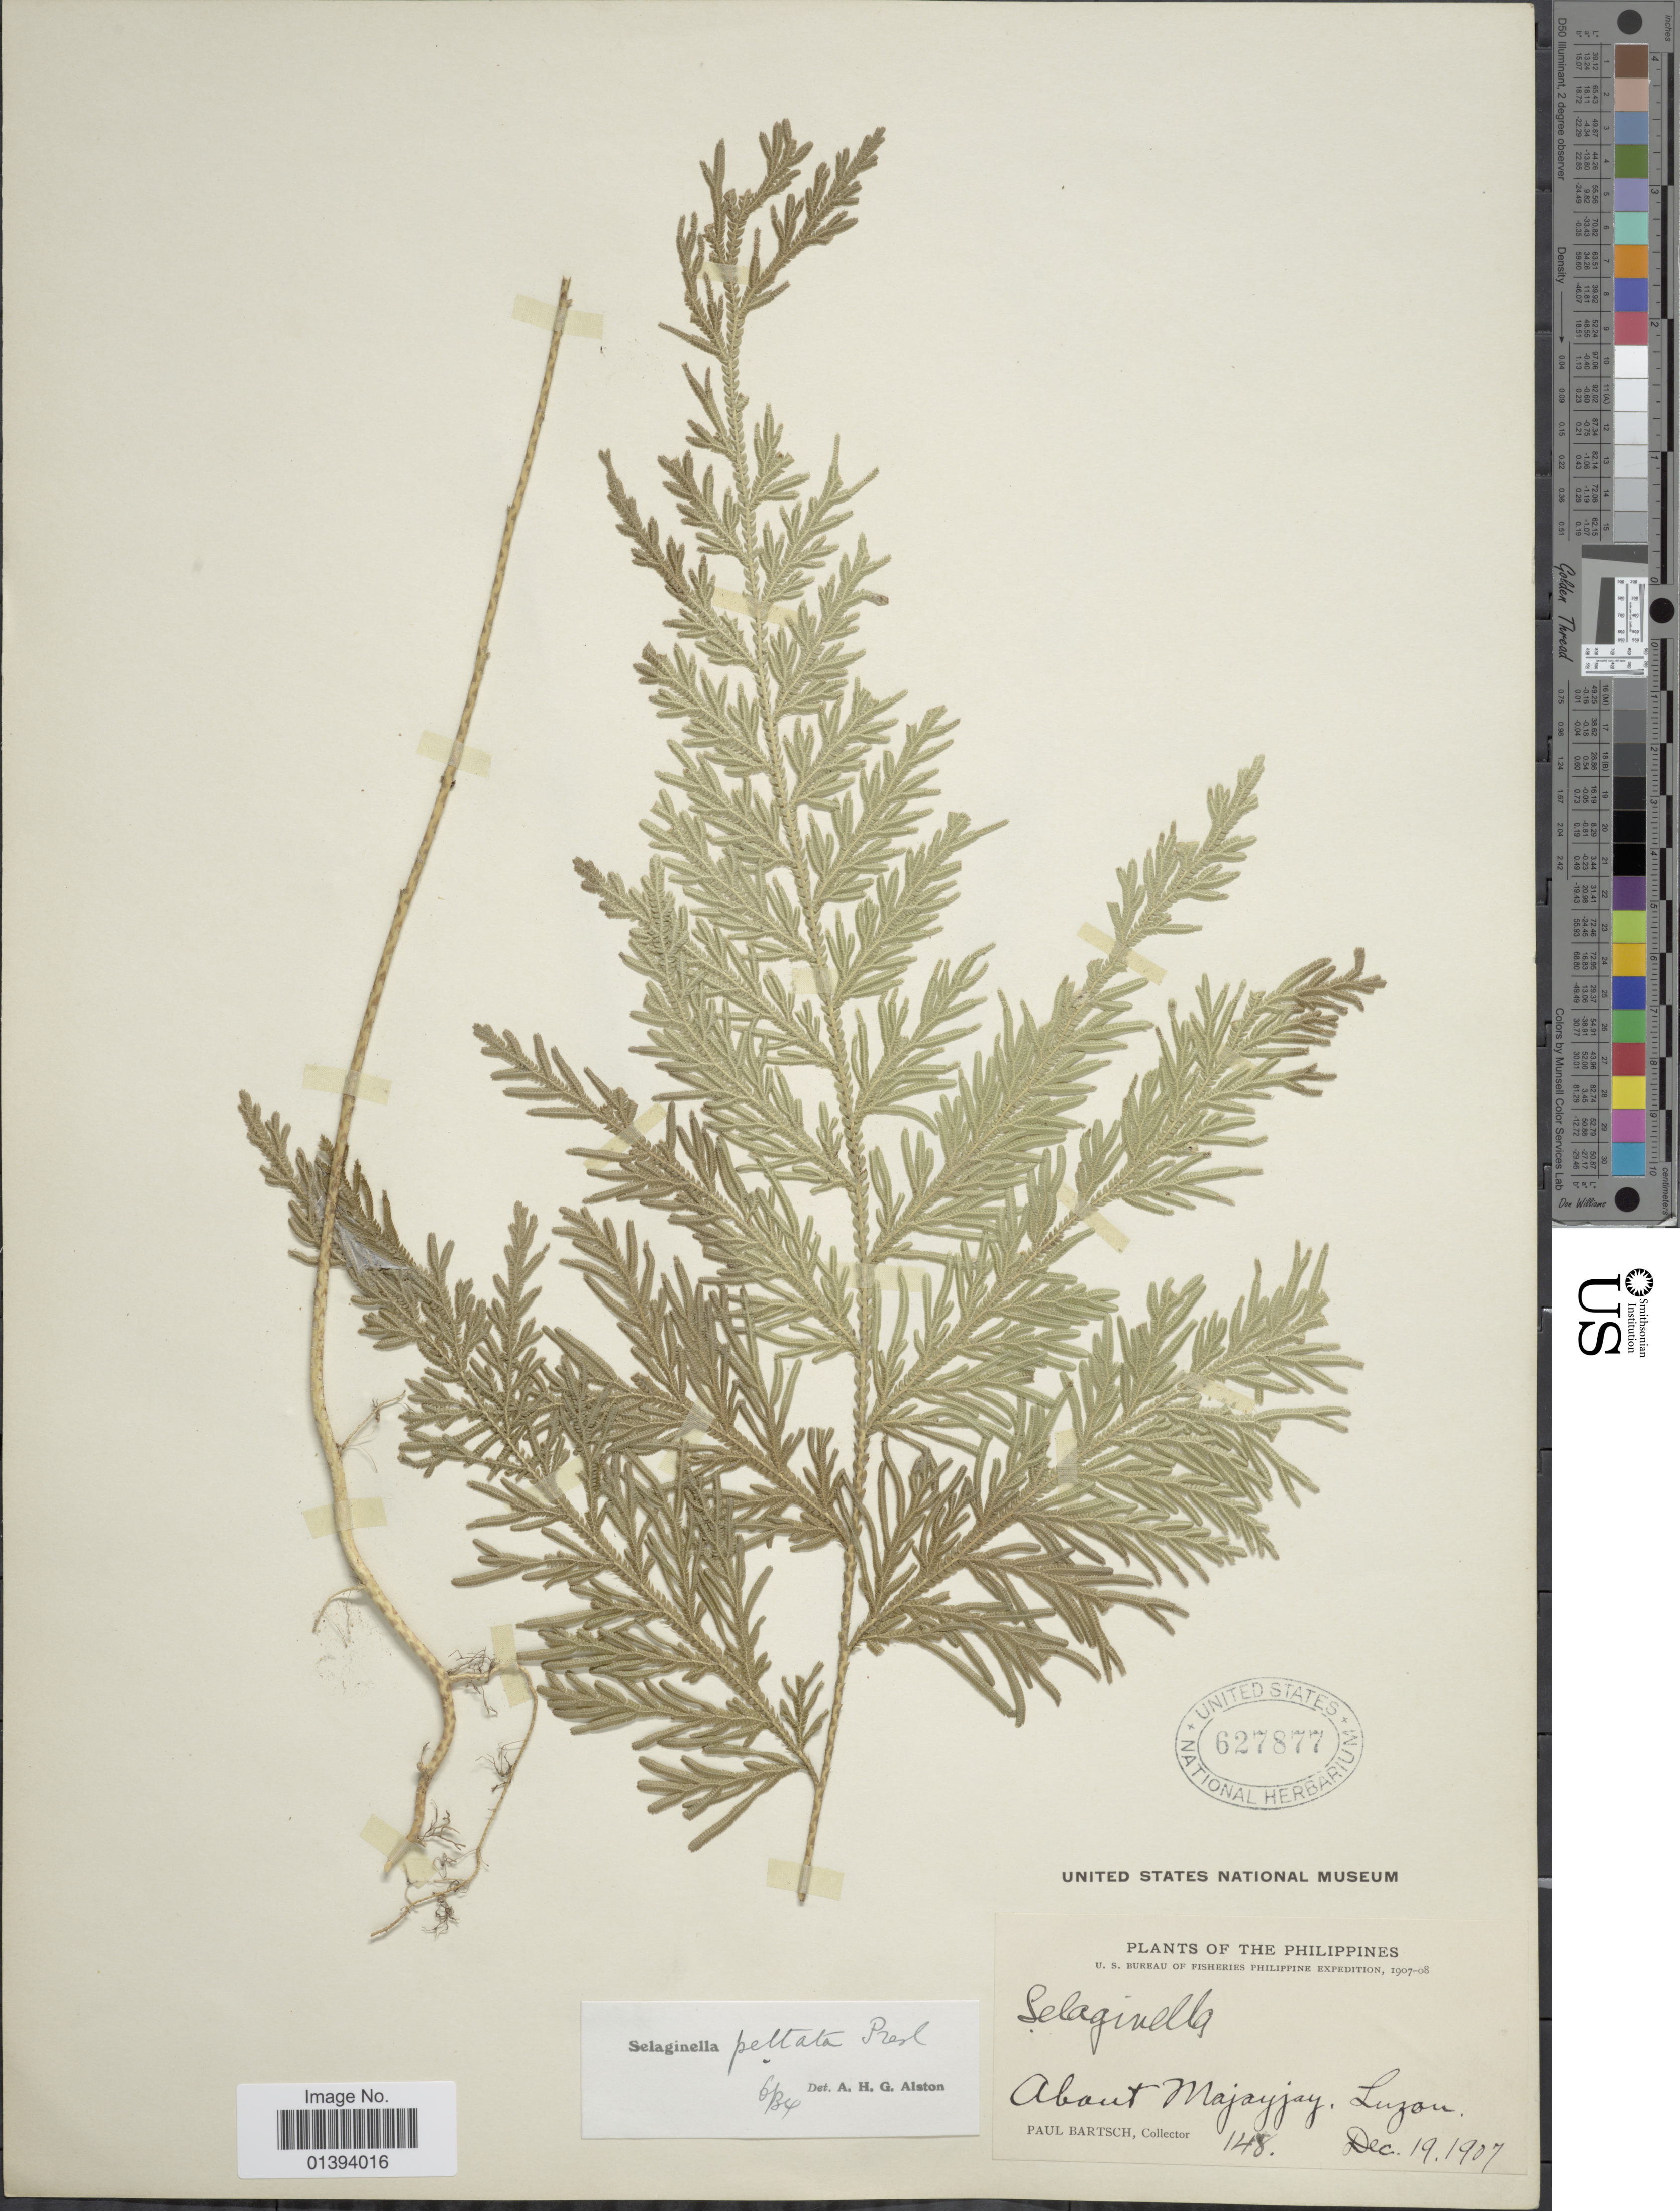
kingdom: Plantae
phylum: Tracheophyta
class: Lycopodiopsida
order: Selaginellales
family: Selaginellaceae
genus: Selaginella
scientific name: Selaginella peltata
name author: C. Presl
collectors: P. Bartsch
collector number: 148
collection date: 1907-12-19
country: Philippines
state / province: Central Luzon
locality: About Majayjay, Luzon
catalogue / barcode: US 627877